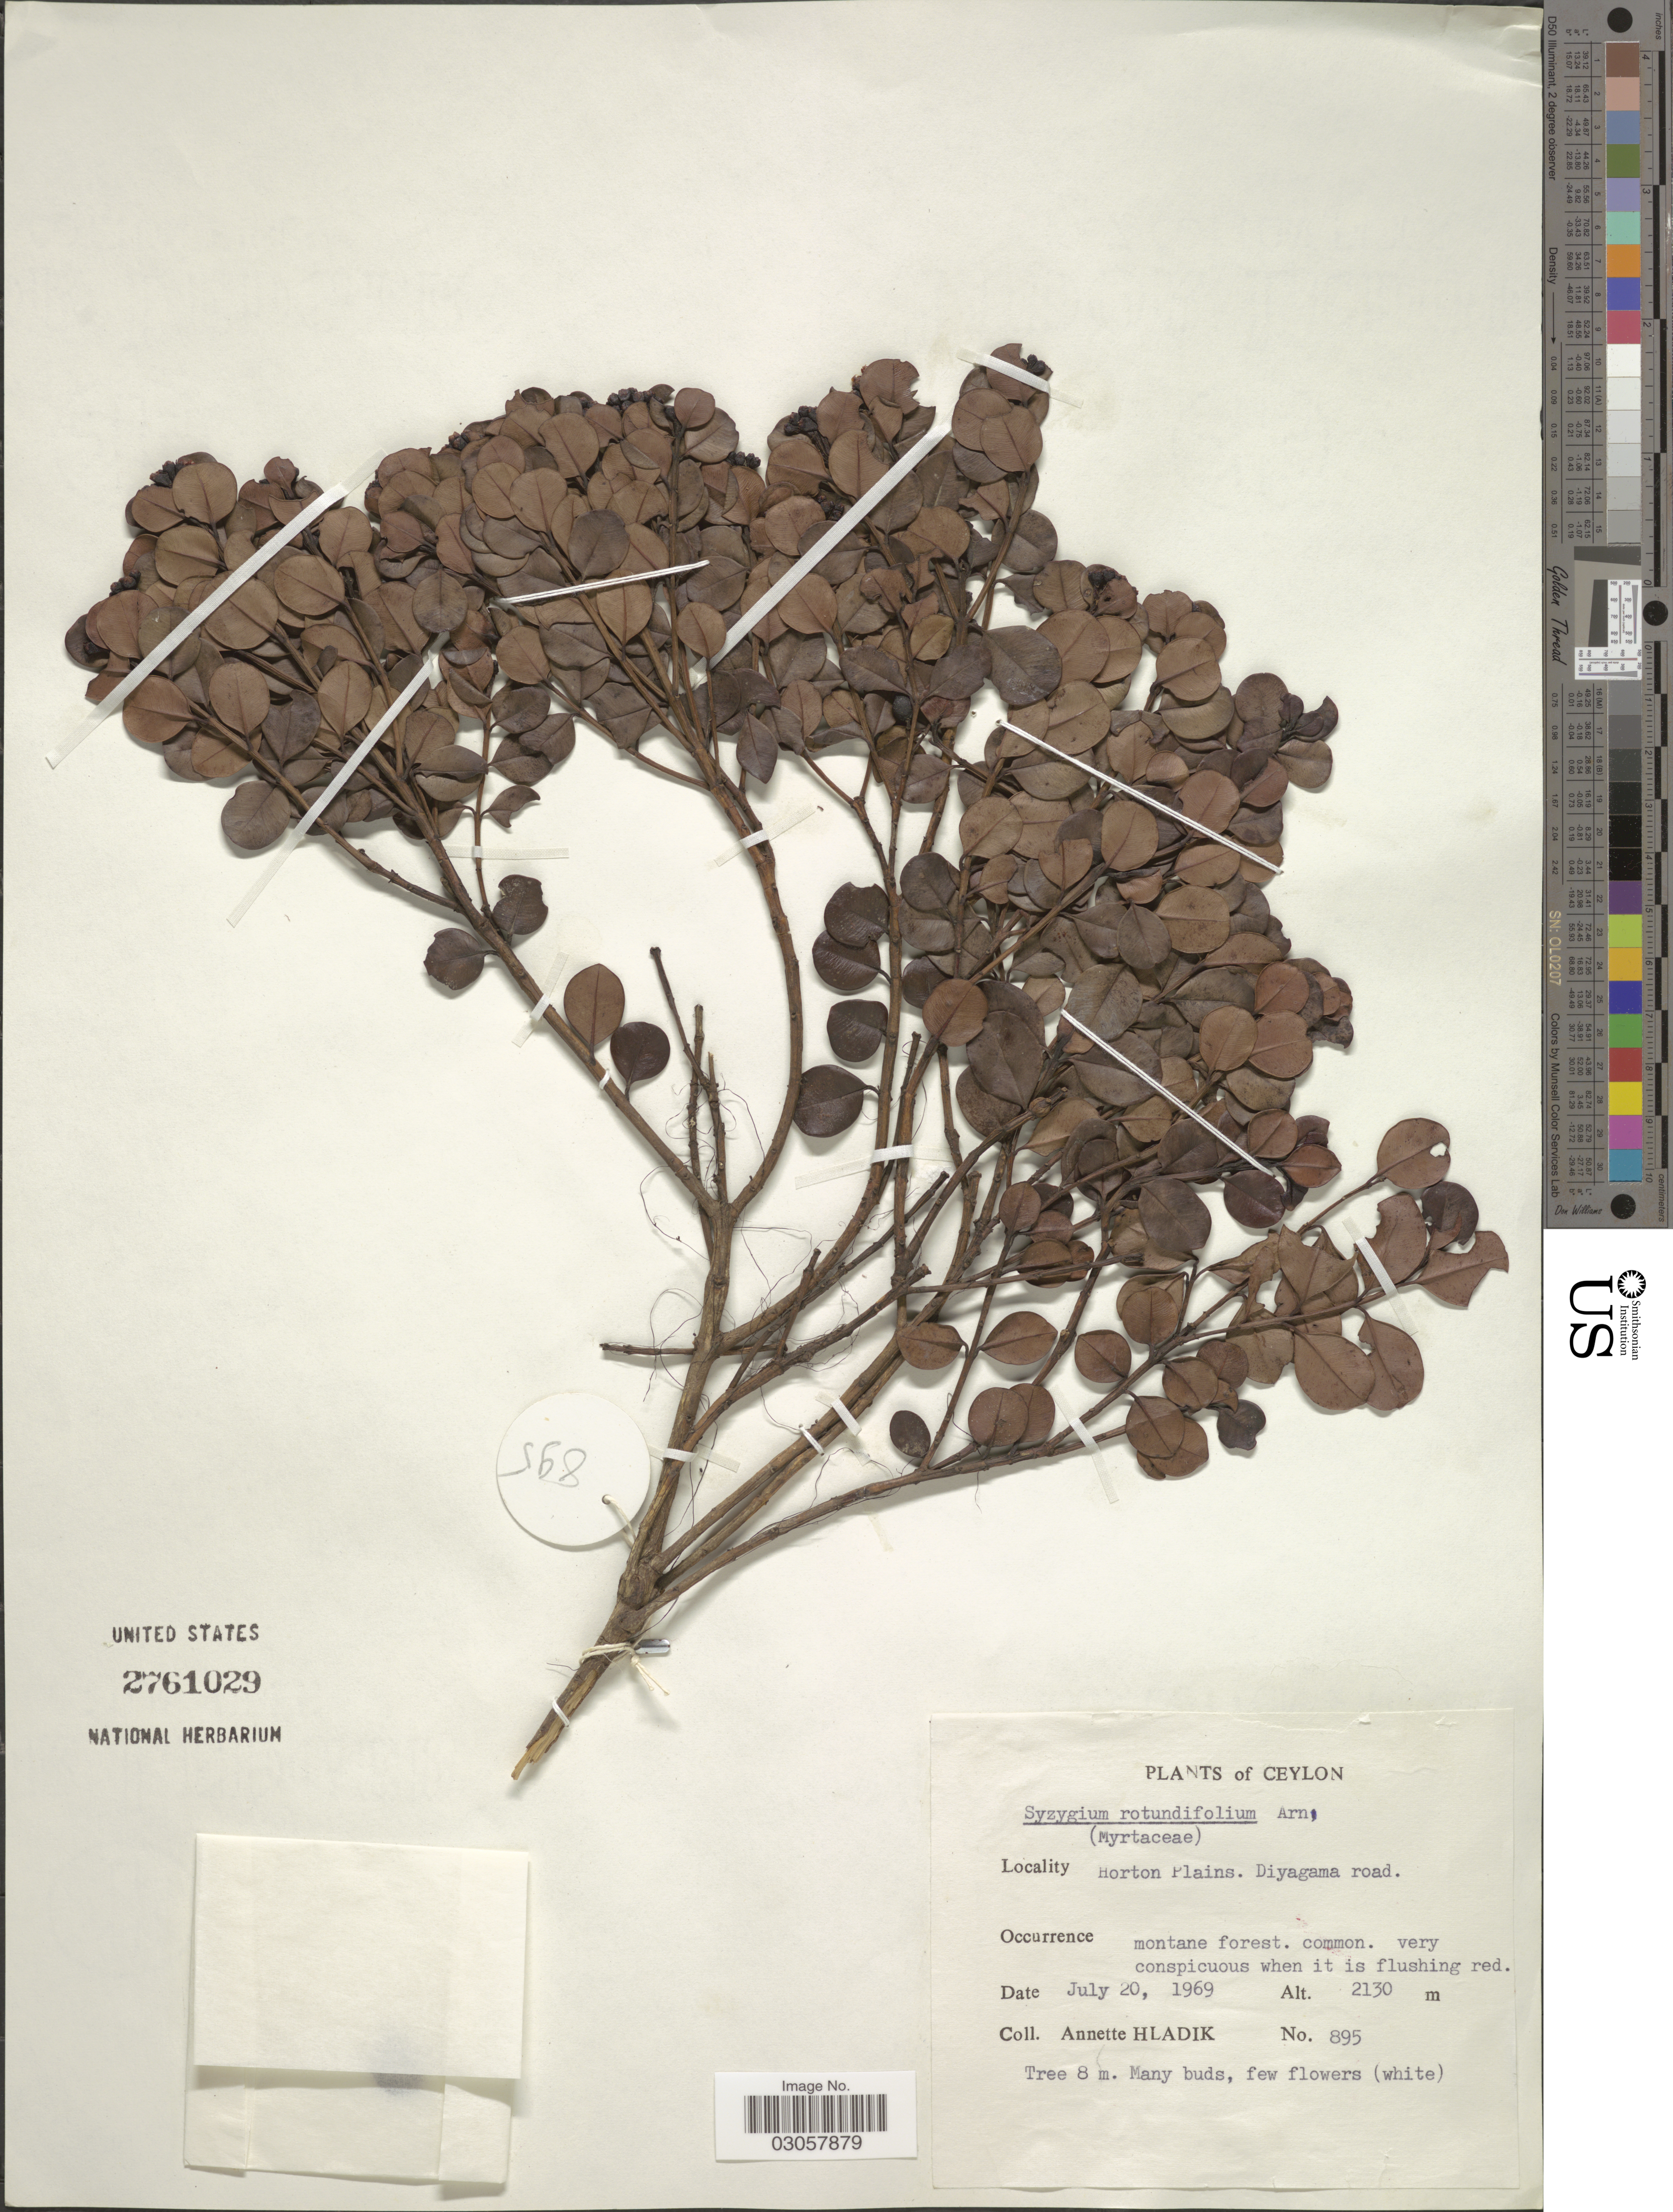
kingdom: Plantae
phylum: Tracheophyta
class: Magnoliopsida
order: Myrtales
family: Myrtaceae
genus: Syzygium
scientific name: Syzygium rotundifolium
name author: Arn.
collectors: A. Hladik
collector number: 895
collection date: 1969-07-20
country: Sri Lanka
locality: Ceylon. Horton Plains. Diyagama road.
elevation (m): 2130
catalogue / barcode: US 2761029